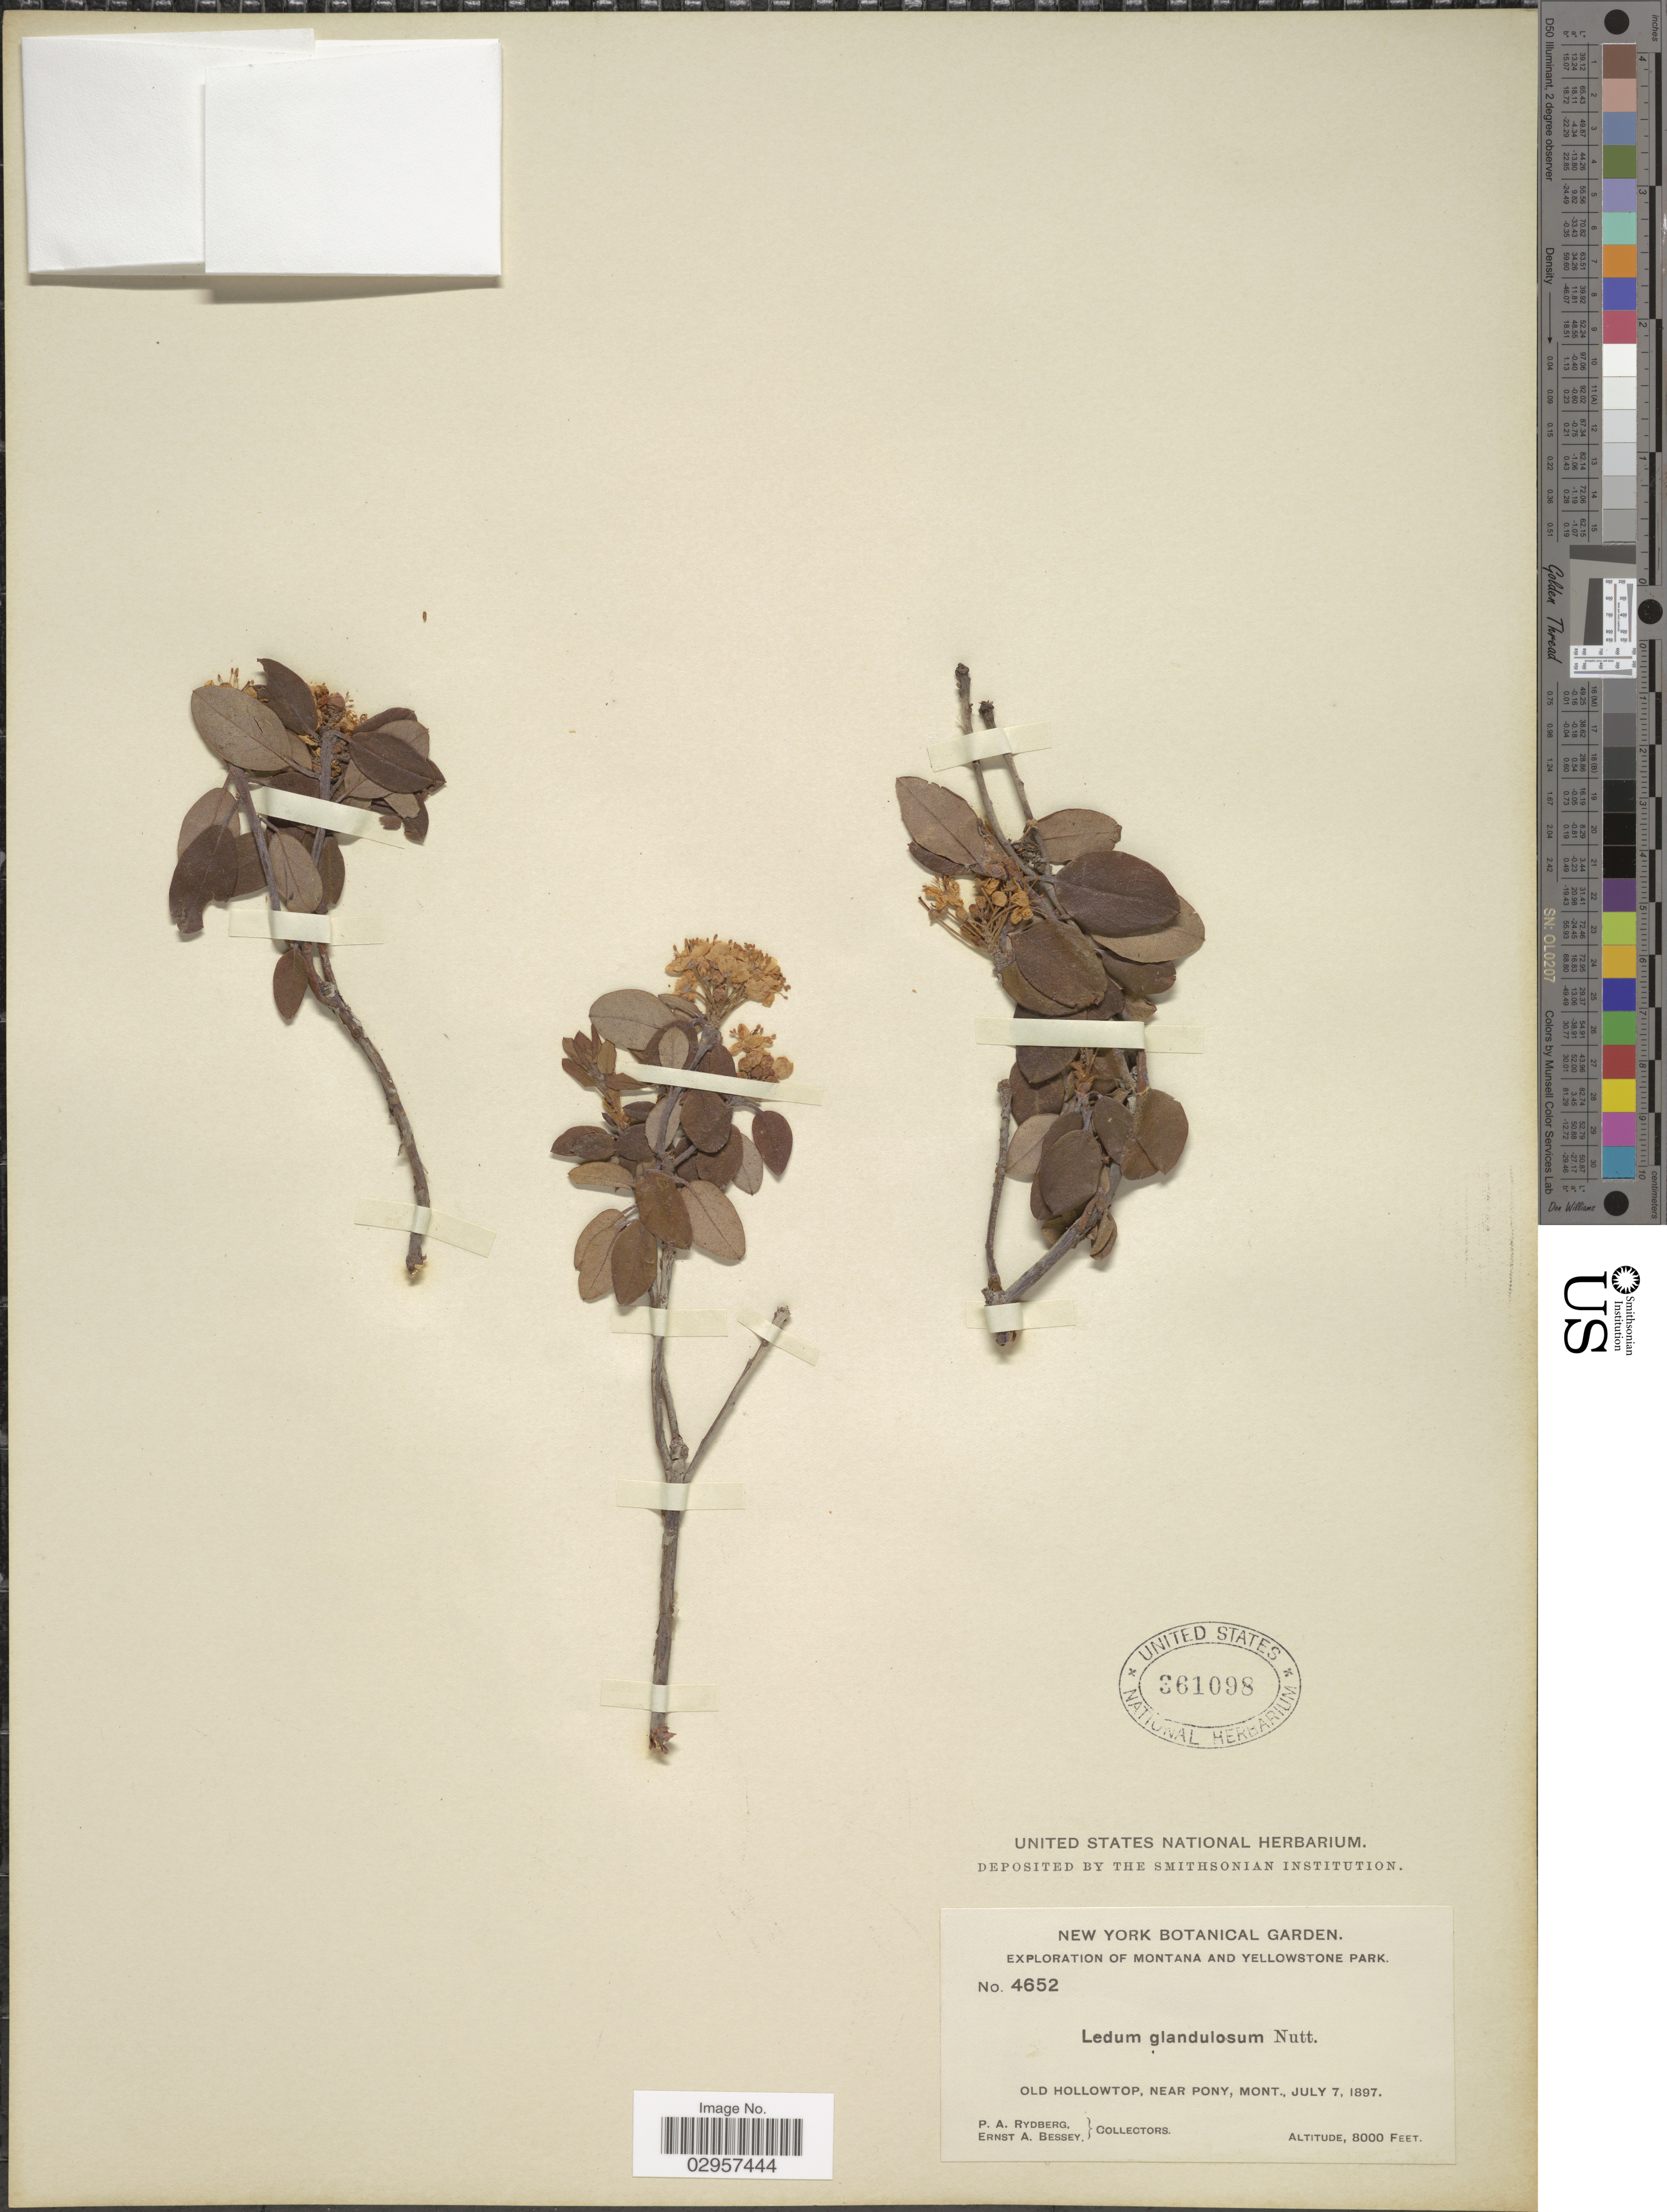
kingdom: Plantae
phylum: Tracheophyta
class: Magnoliopsida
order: Ericales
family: Ericaceae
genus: Ledum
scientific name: Ledum glandulosum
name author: Nutt.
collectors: P. A. Rydberg & E. A. Bessey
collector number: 4652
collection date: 1897-07-07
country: United States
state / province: Montana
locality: Yellowstone Park, Old Hollowtop, Near Pony.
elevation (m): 2438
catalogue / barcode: US 361098